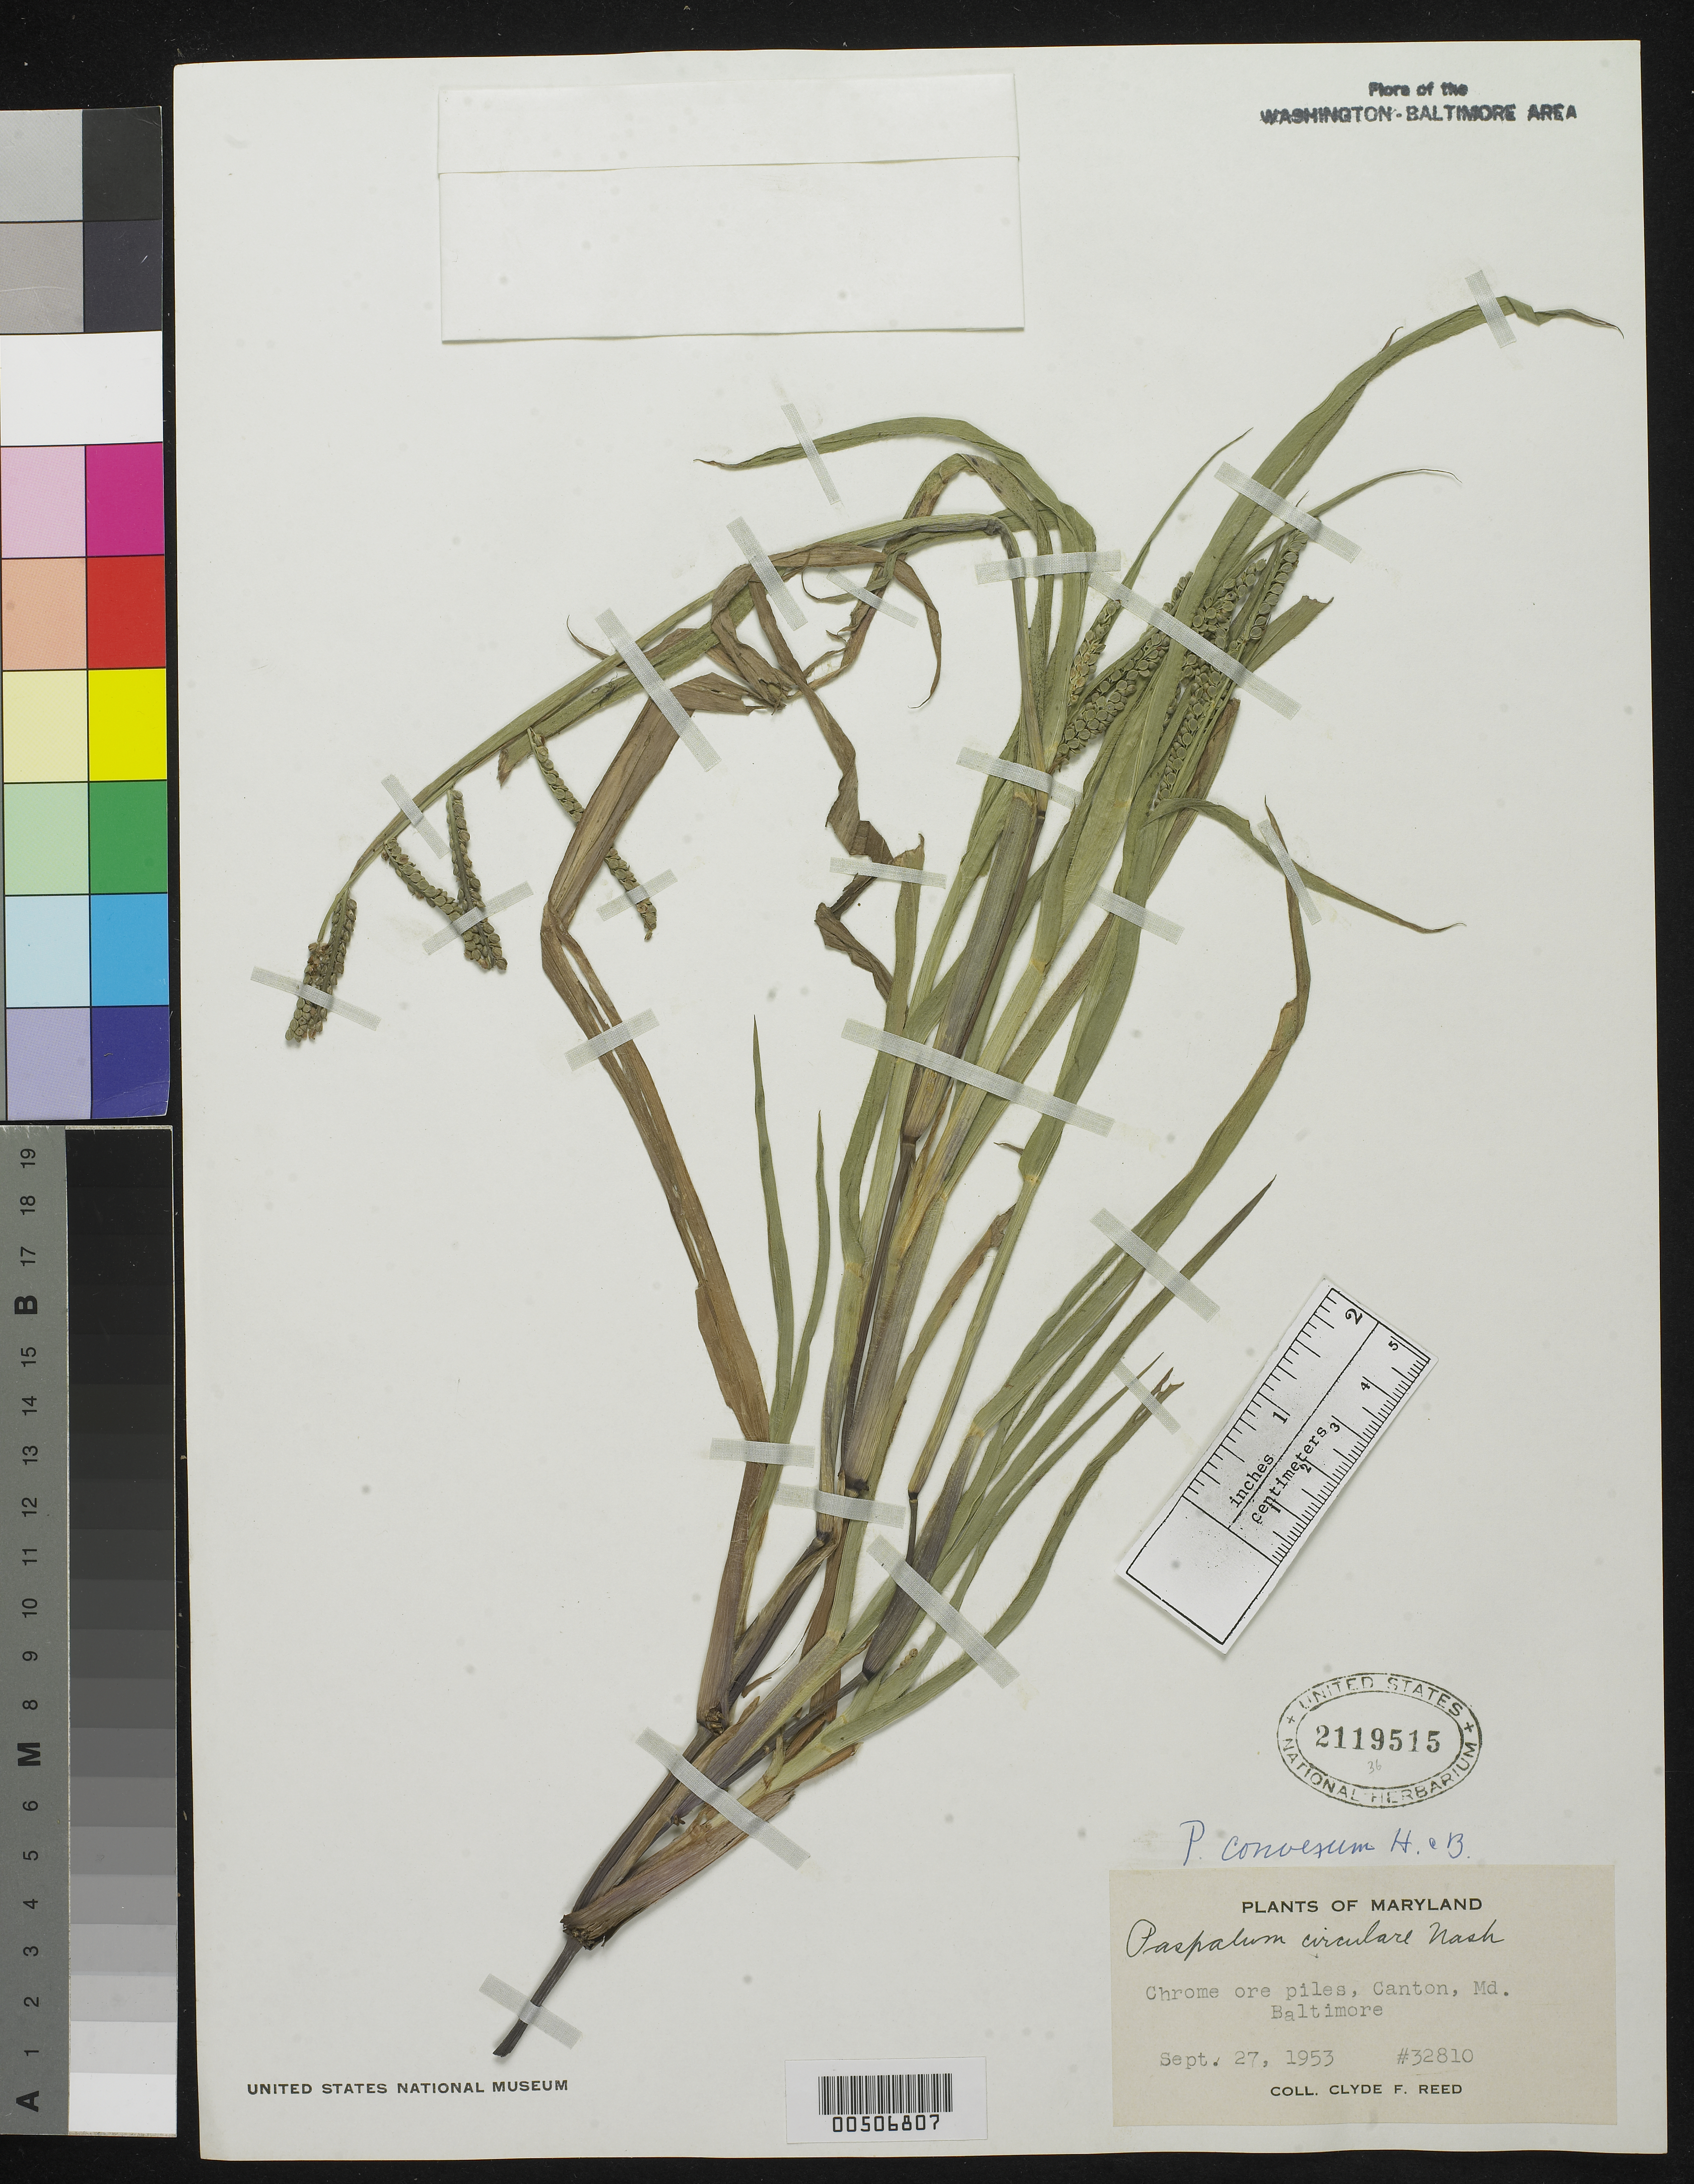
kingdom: Plantae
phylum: Tracheophyta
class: Liliopsida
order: Poales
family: Poaceae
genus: Paspalum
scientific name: Paspalum convexum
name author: Humb. & Bonpl. ex Flüggé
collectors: C. F. Reed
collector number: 32810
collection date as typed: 27 Sep 1953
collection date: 1953-09-27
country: United States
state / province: Maryland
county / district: City of Baltimore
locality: Canton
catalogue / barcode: US 2119515